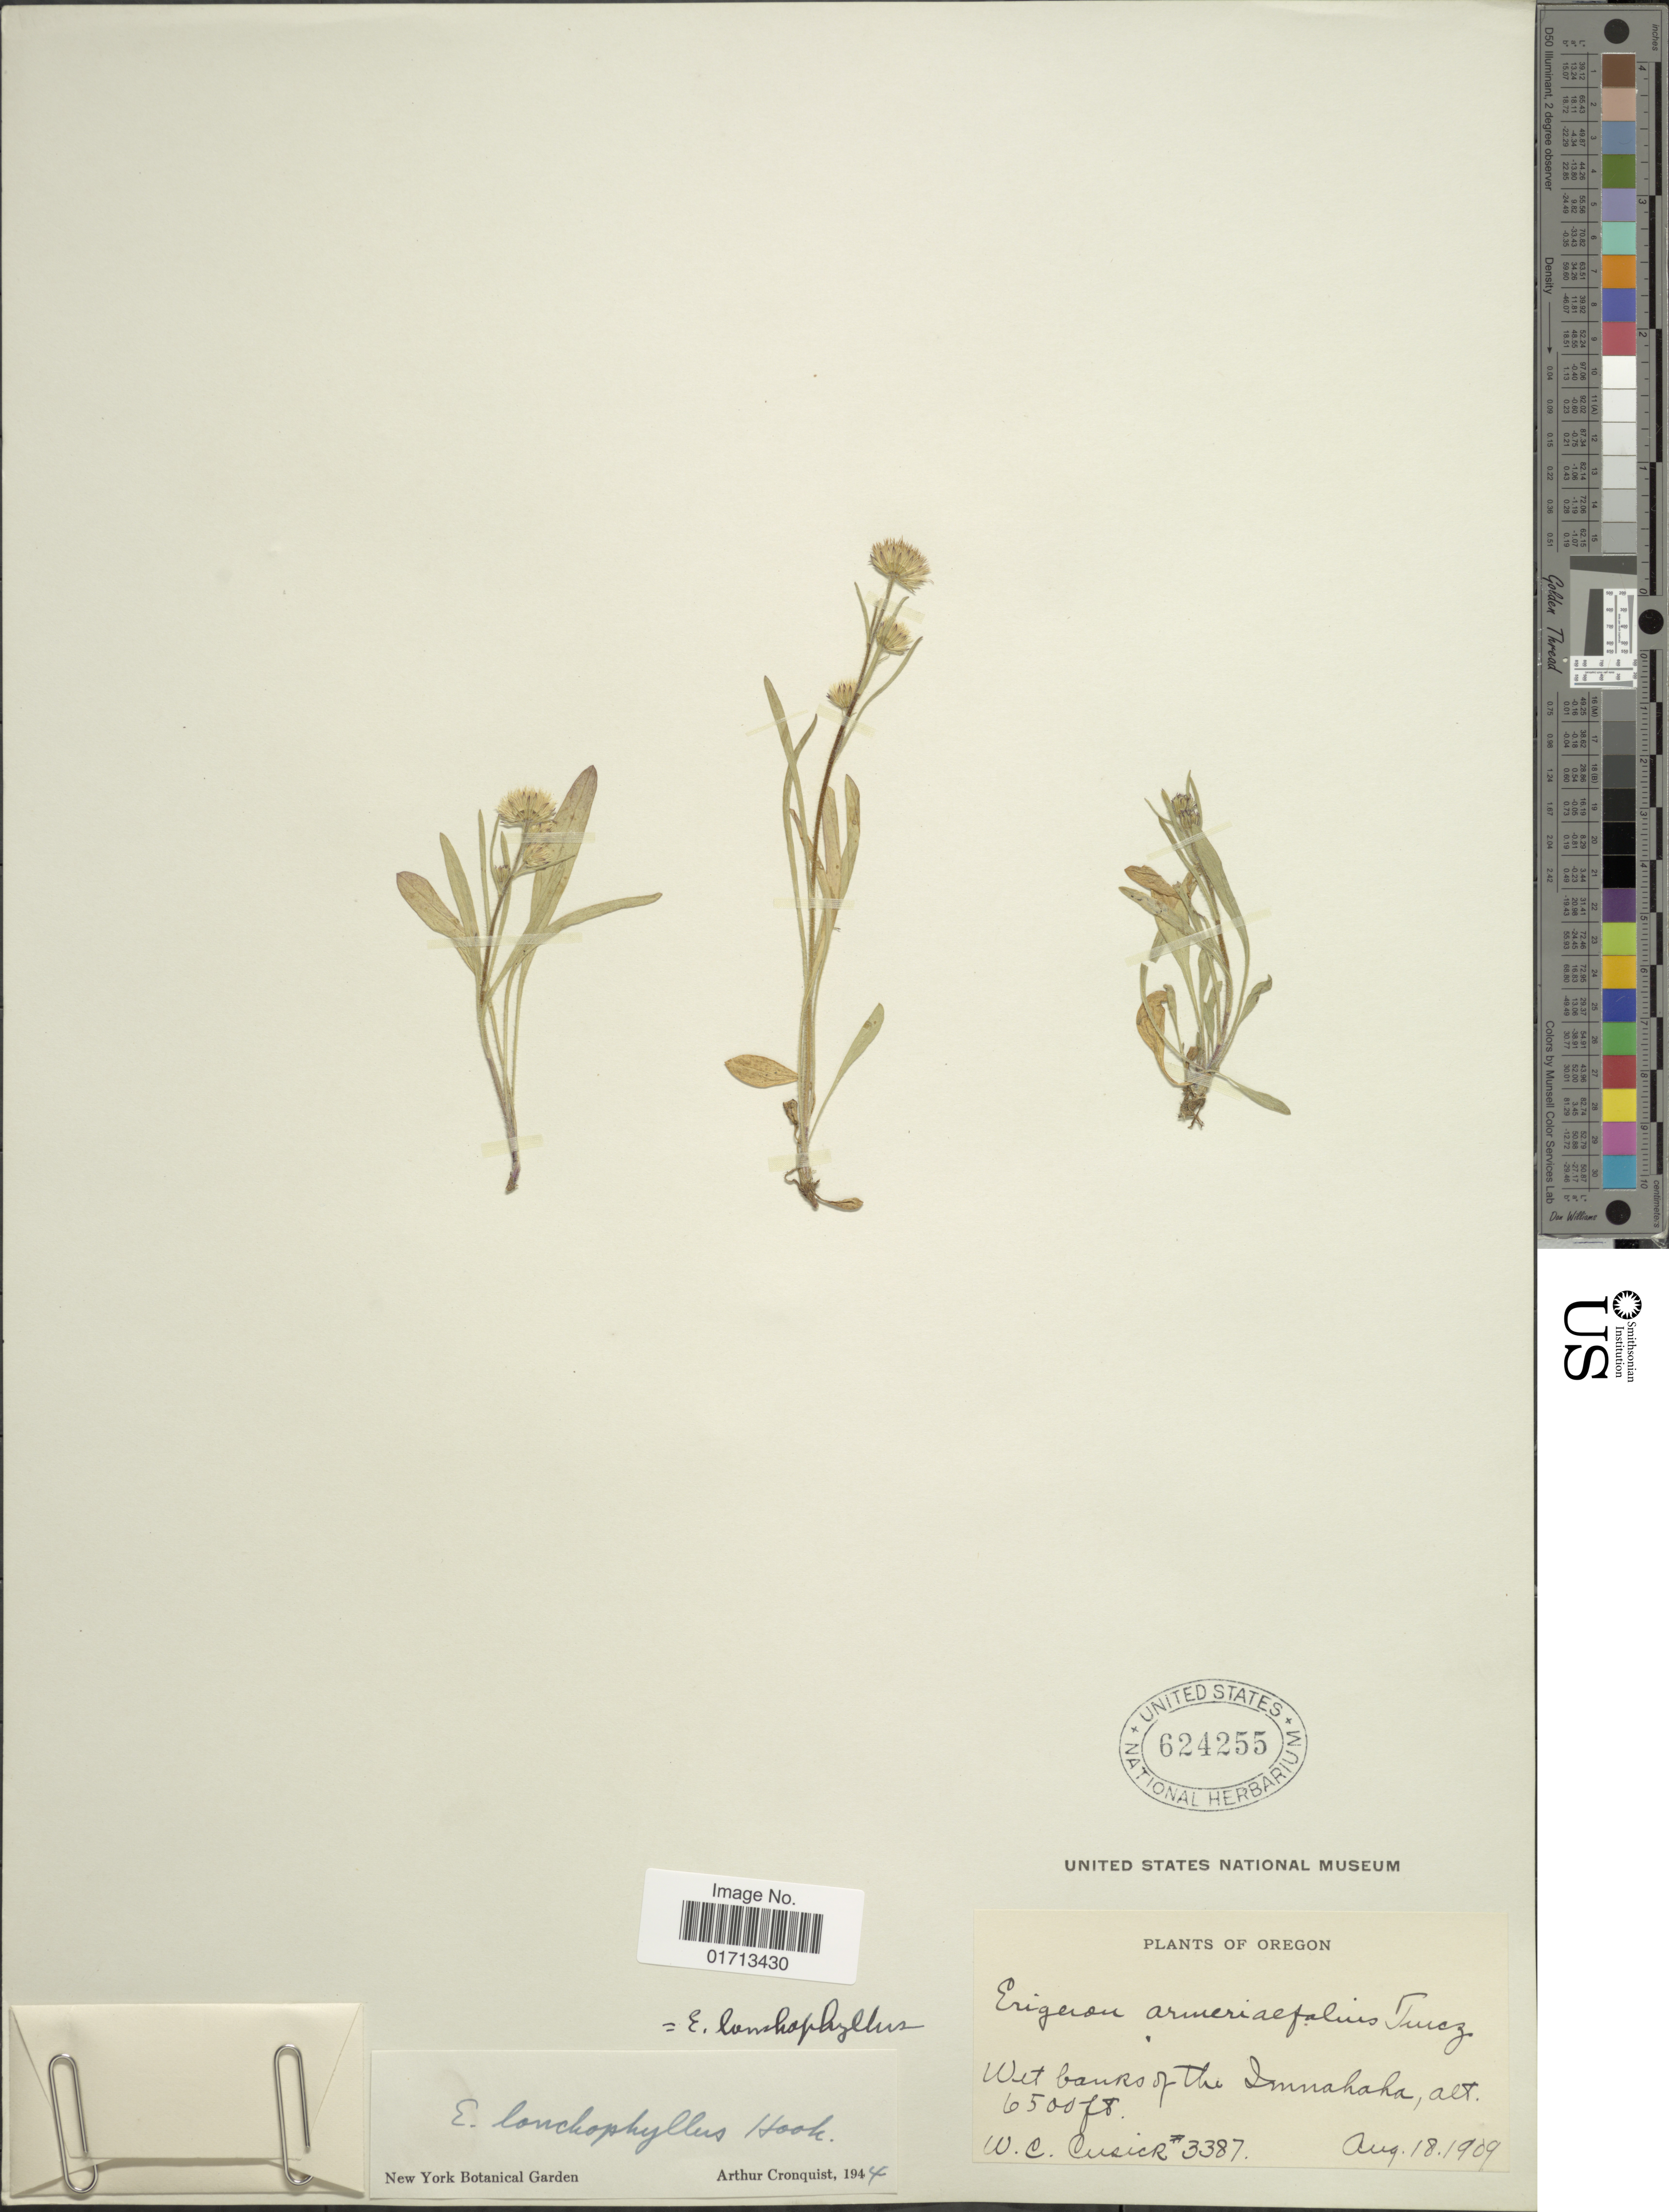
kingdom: Plantae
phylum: Tracheophyta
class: Magnoliopsida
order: Asterales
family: Asteraceae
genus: Erigeron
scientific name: Erigeron lonchophyllus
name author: Hook.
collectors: W. C. Cusick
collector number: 3387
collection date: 1909-08-18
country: United States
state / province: Oregon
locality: The Imnaha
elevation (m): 1981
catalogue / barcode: US 624255